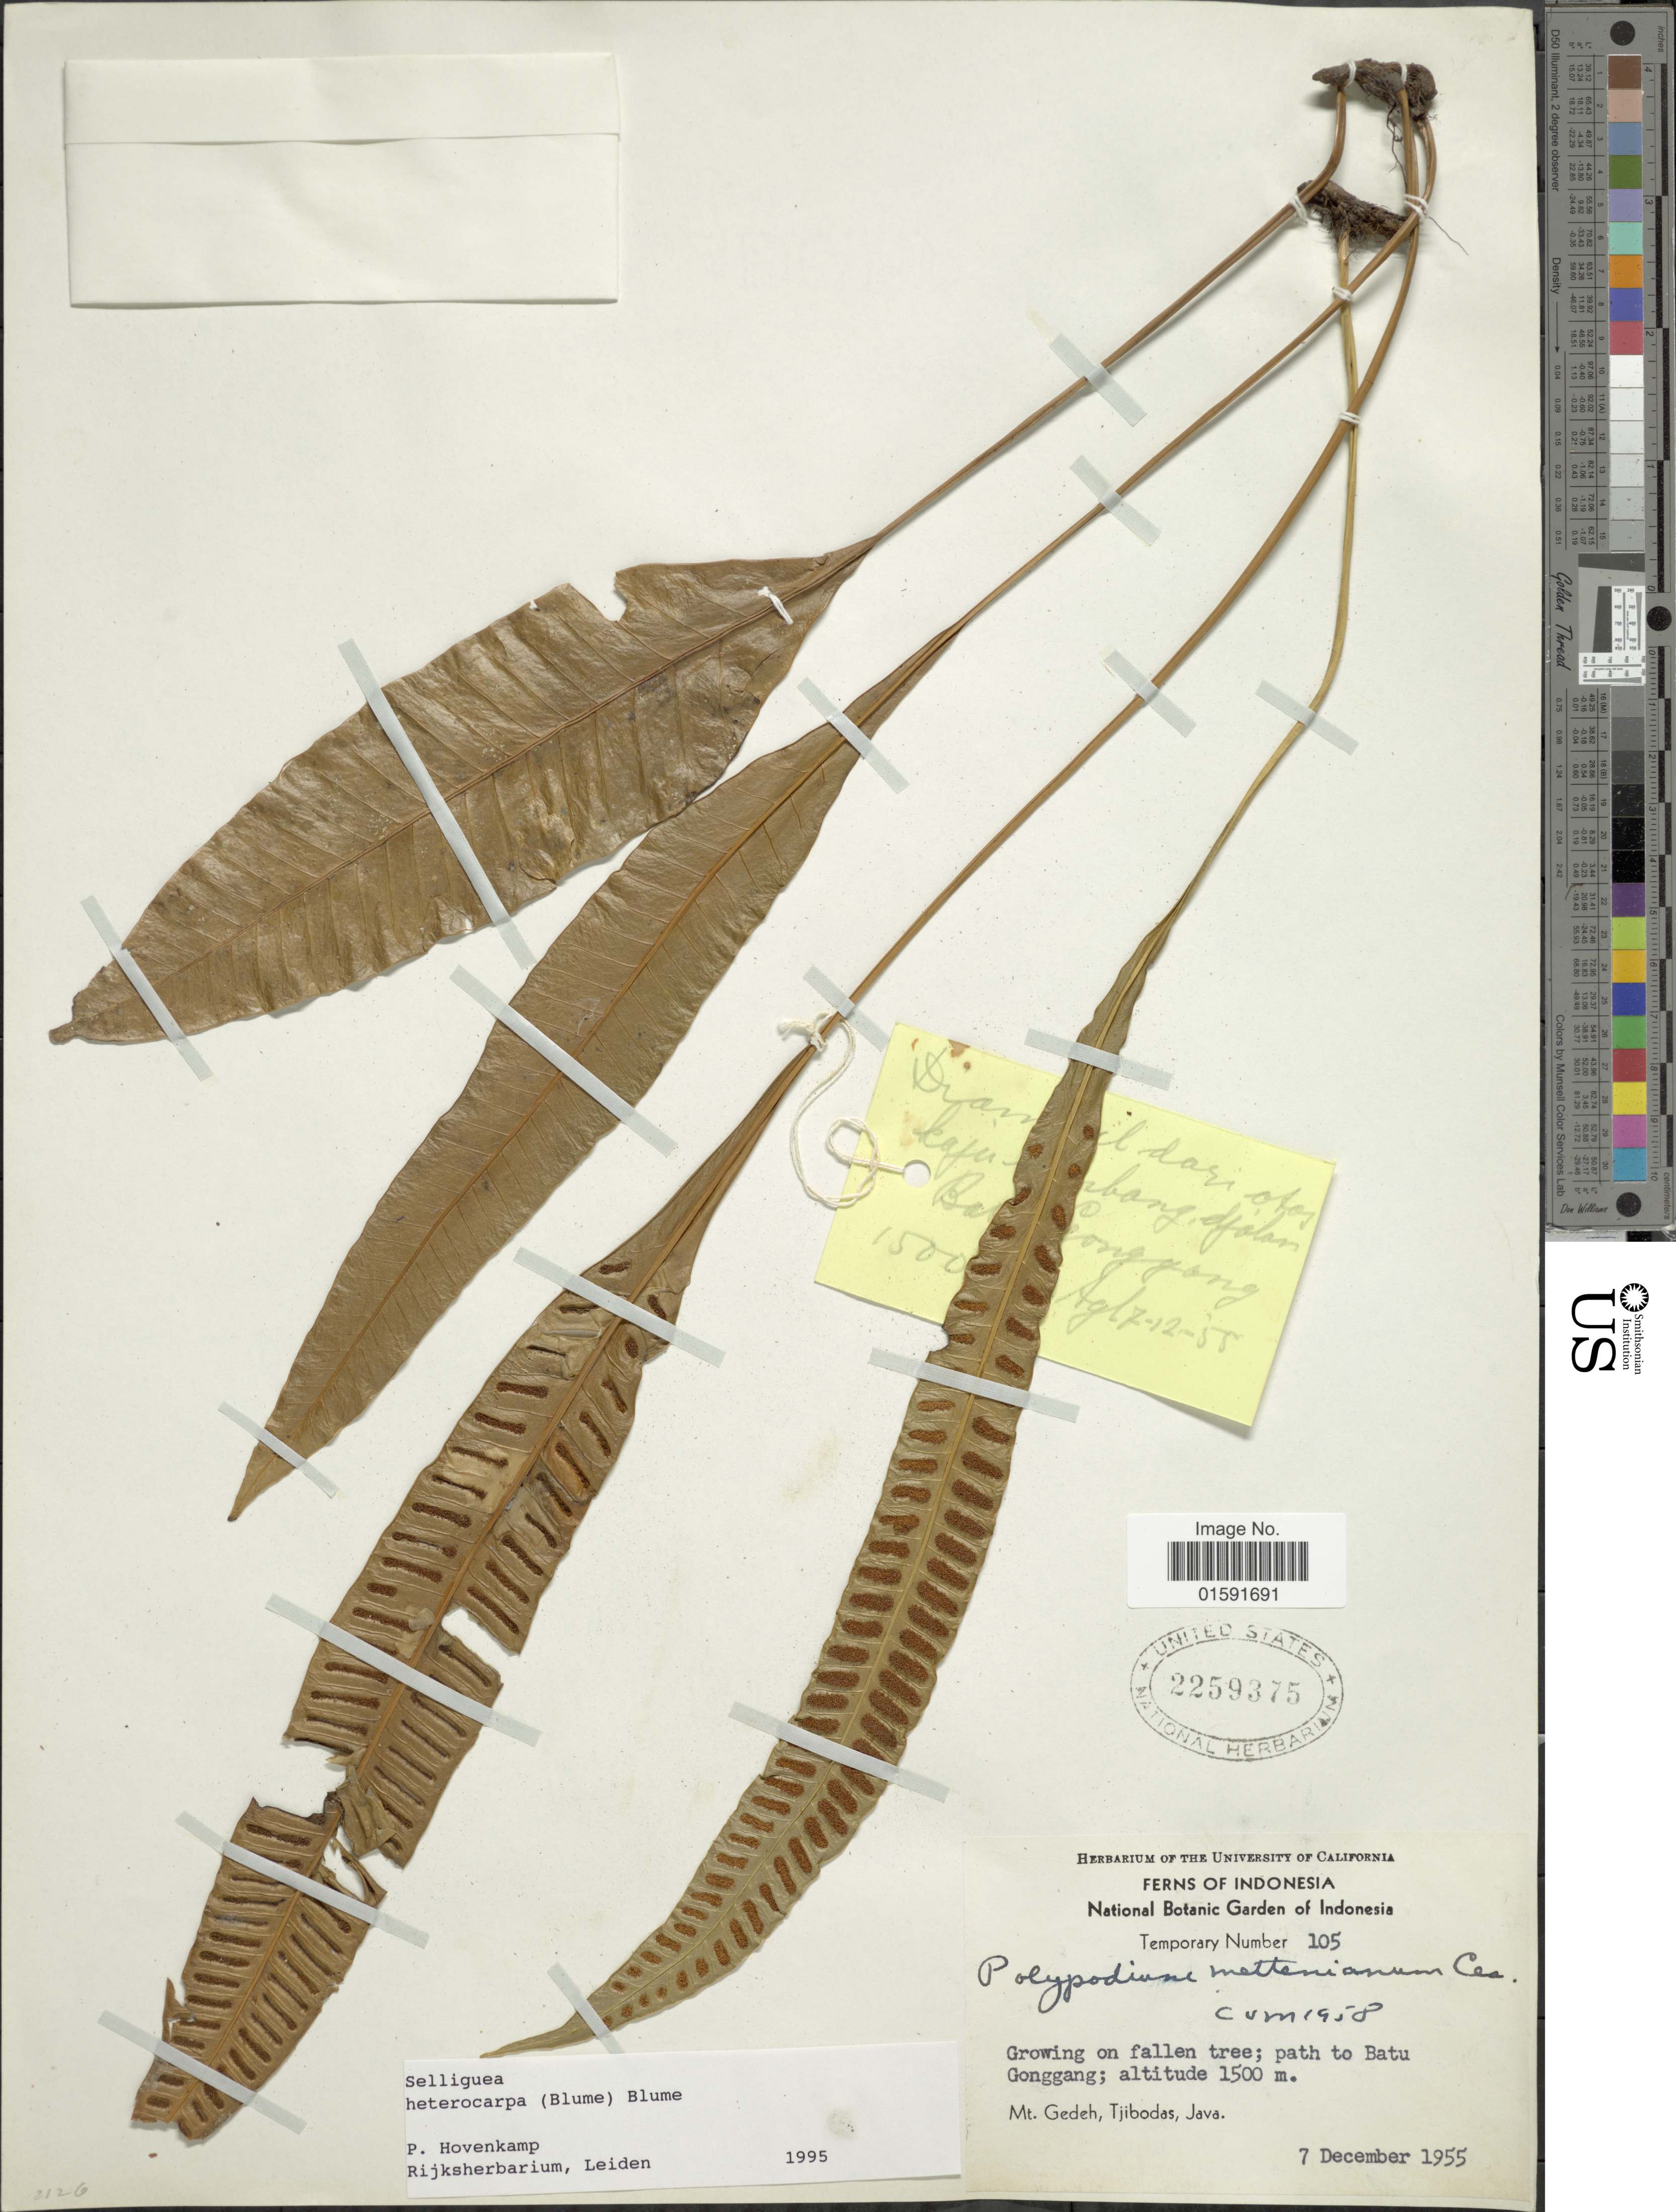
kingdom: Plantae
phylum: Tracheophyta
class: Polypodiopsida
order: Polypodiales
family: Polypodiaceae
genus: Selliguea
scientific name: Selliguea heterocarpa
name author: (Blume) Blume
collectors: National Botanic Garden of Indonesia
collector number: Temporary Number 105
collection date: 1955-12-07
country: Indonesia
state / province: Java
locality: Mt. Gedeh, Tjibodas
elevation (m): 1500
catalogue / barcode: US 2259375